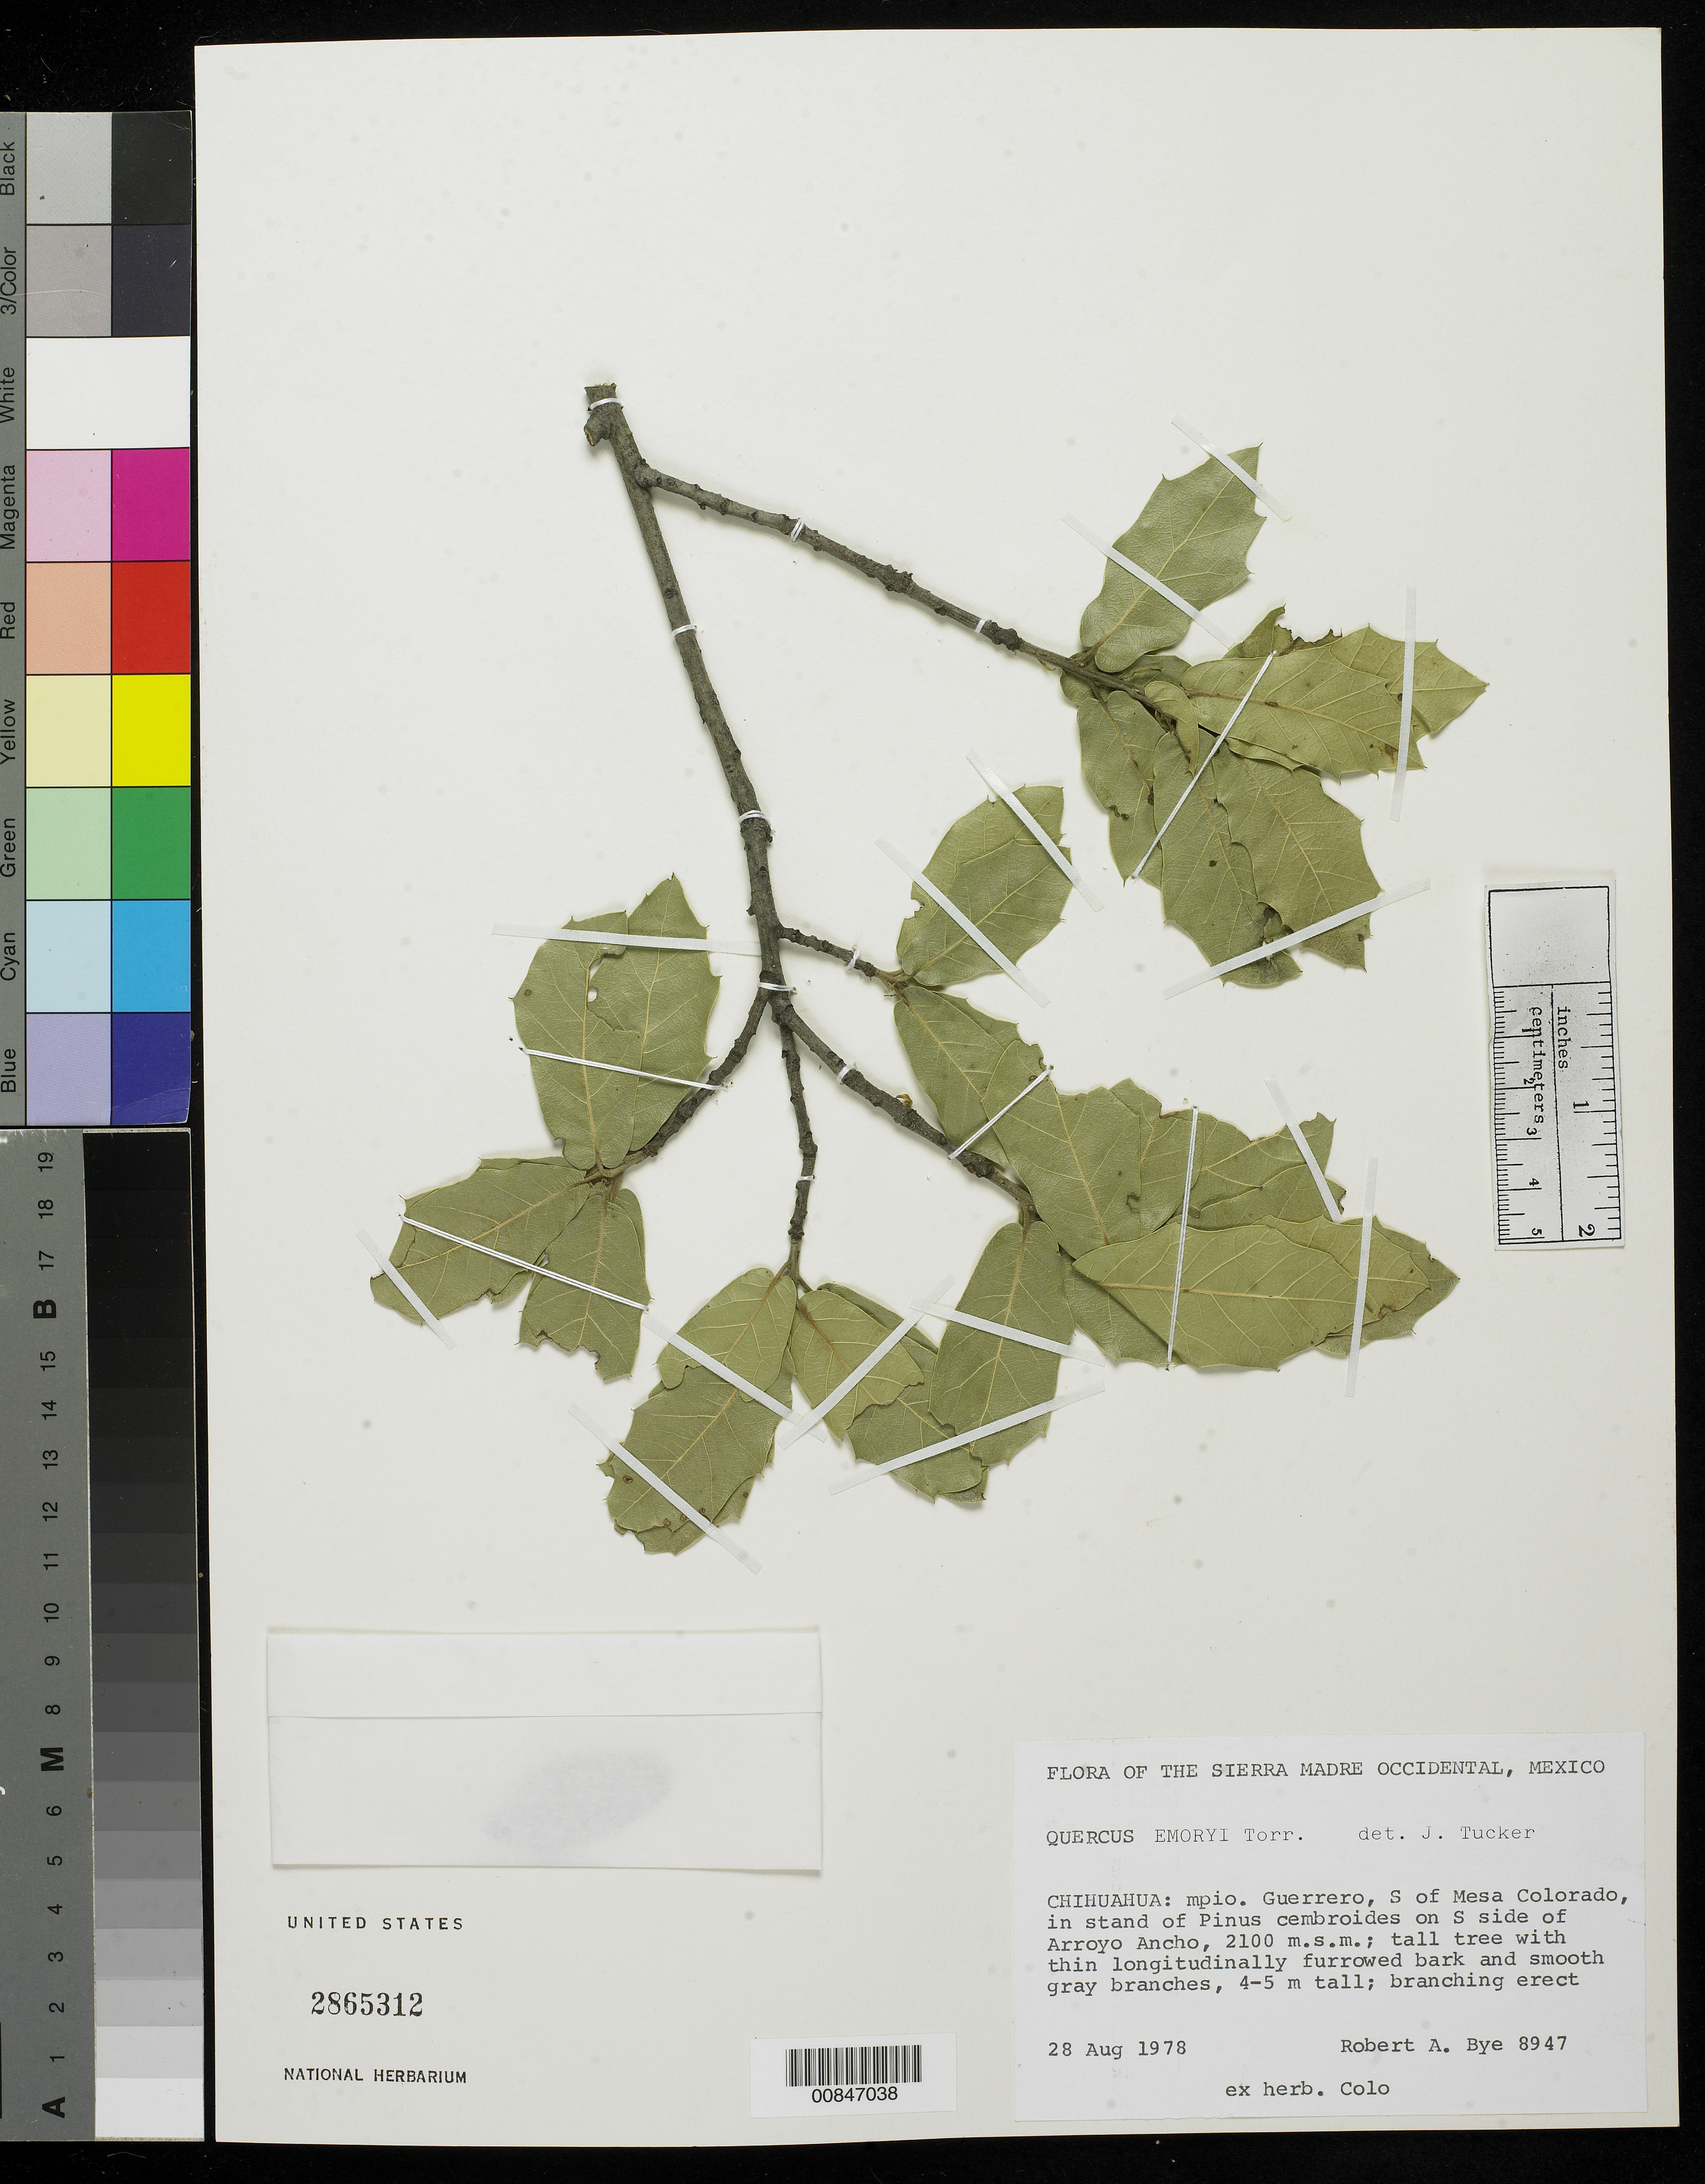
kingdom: Plantae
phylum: Tracheophyta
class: Magnoliopsida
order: Fagales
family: Fagaceae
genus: Quercus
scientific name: Quercus emoryi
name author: Torr. in Emory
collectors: R. A. Bye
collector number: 8947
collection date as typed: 28 Aug 1978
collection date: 1978-08-28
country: Mexico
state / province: Chihuahua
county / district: Guerrero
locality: S of Mesa Colorado, on S side of Arroyo Ancho.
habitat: In stand of Pinus cembroides.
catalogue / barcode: US 2865312